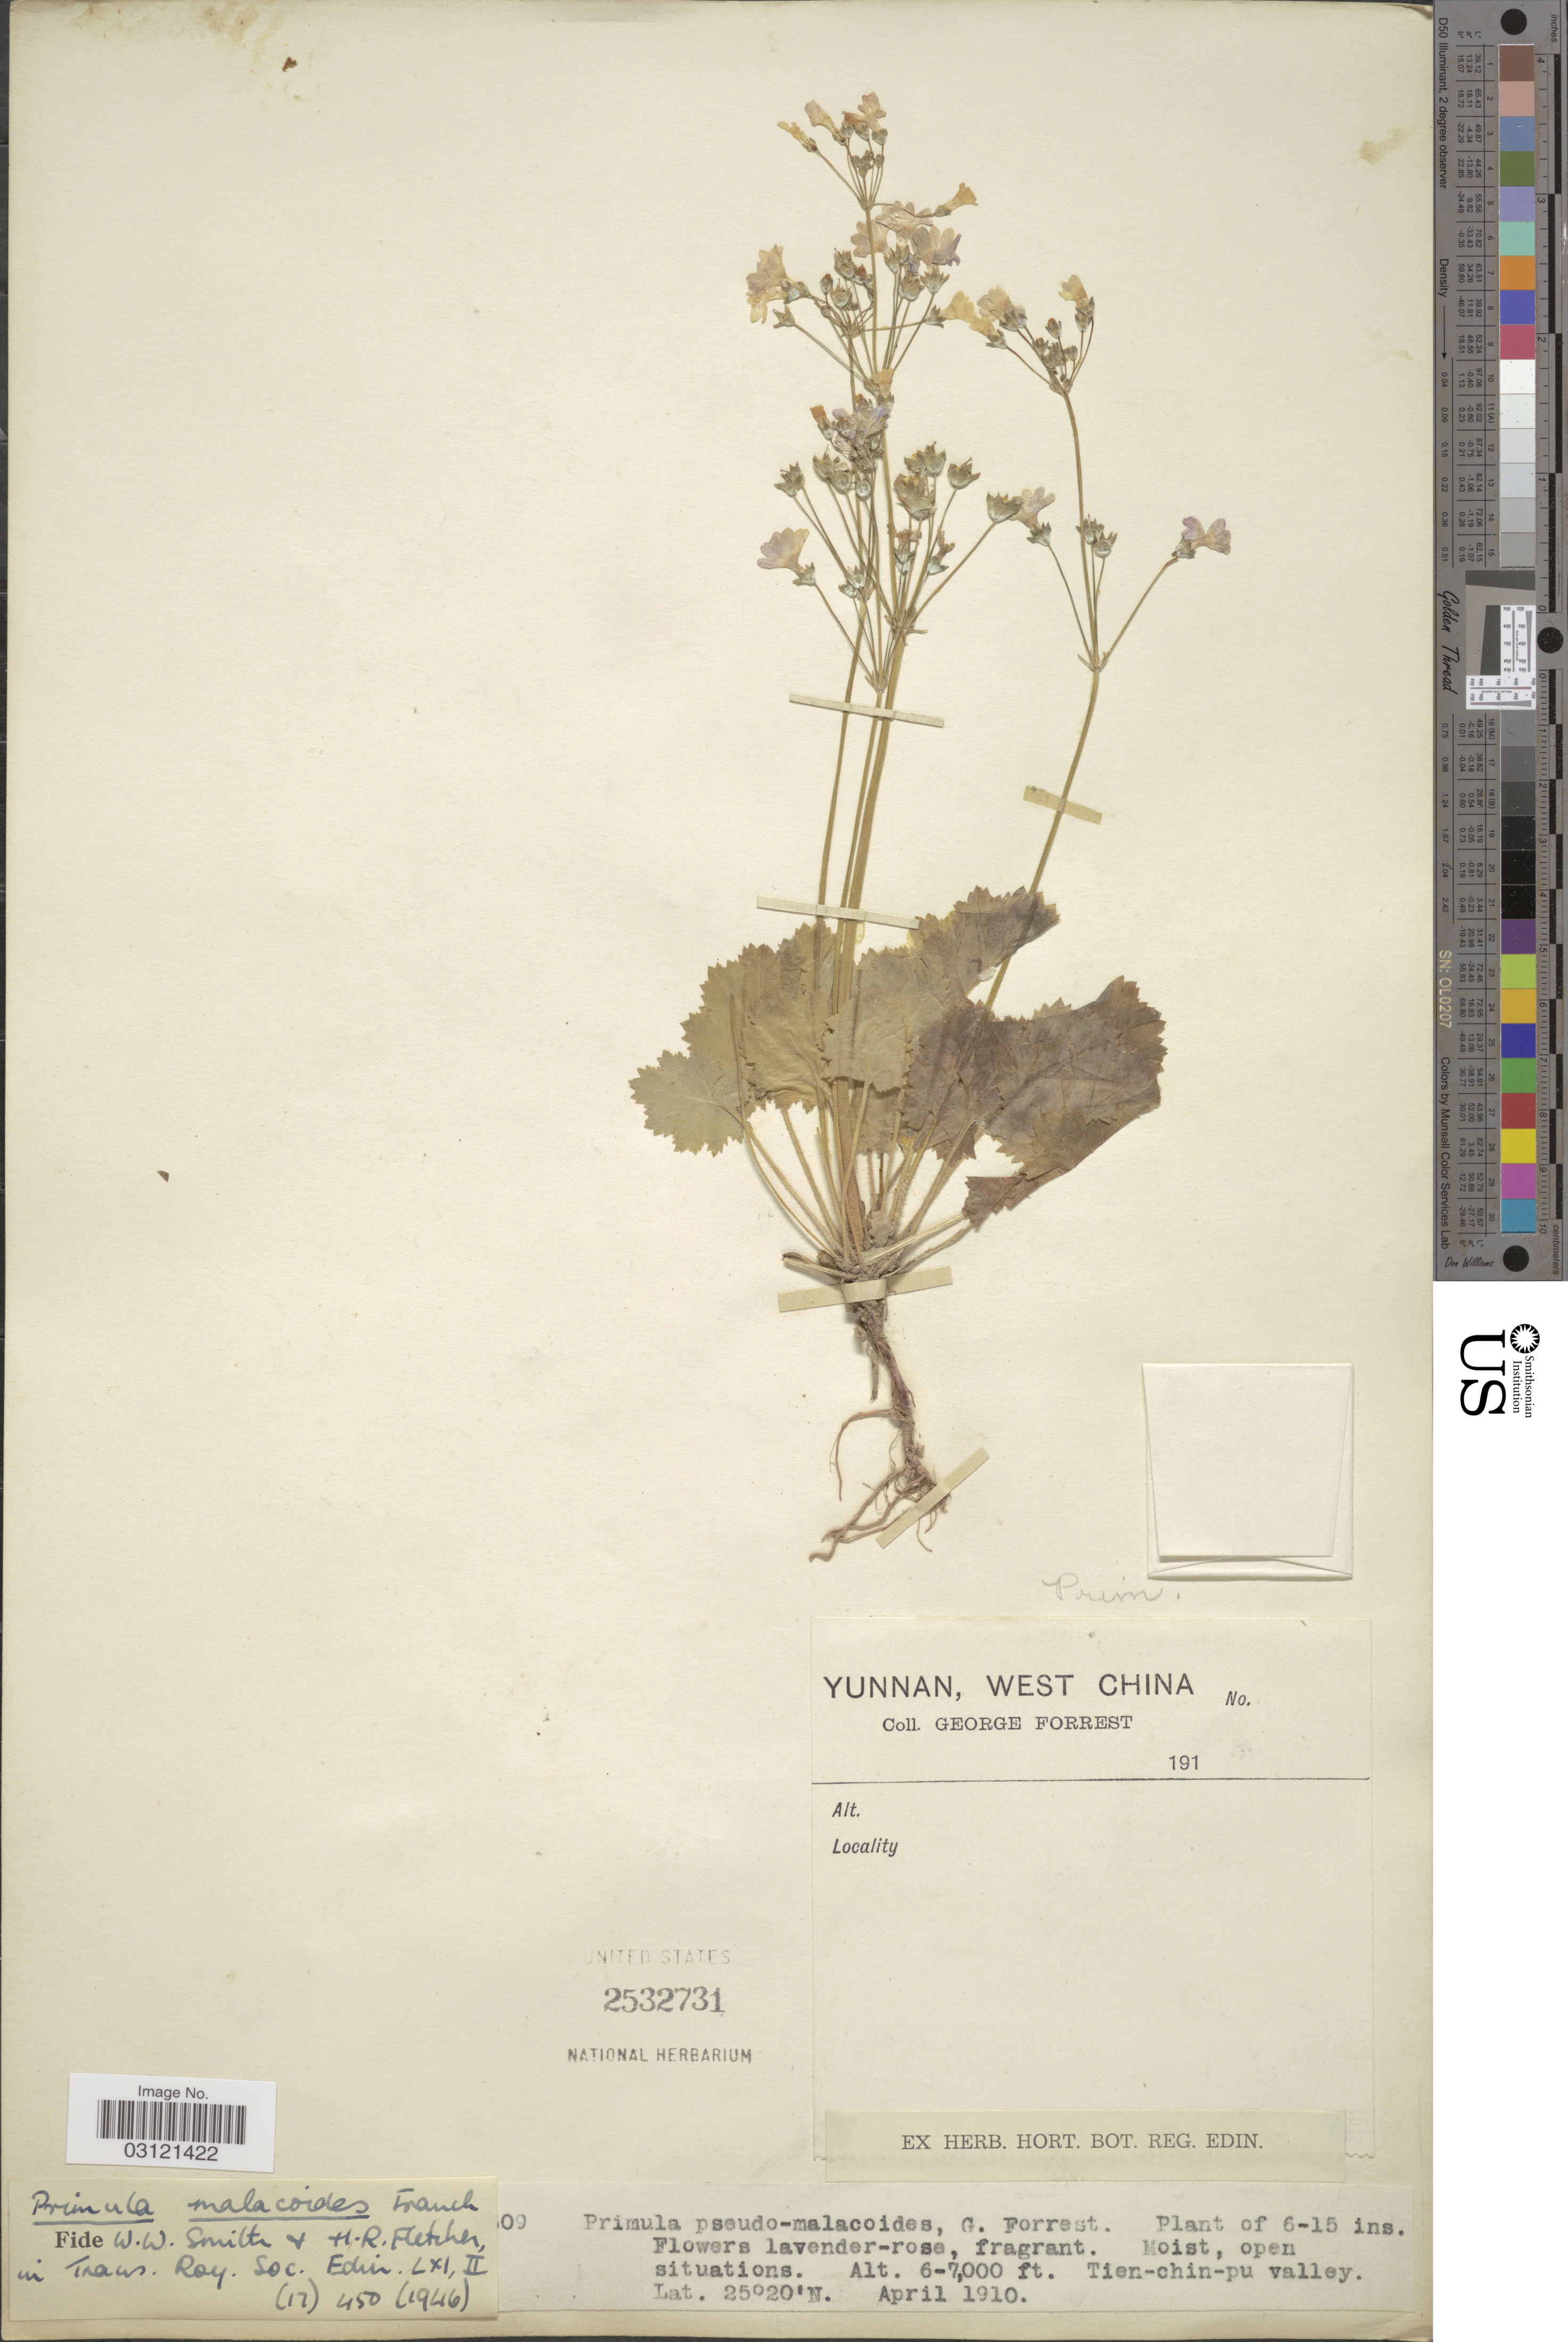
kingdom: Plantae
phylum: Tracheophyta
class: Magnoliopsida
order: Ericales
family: Primulaceae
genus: Primula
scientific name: Primula malacoides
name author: Franch.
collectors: G. Forrest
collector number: !09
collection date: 1910-04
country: China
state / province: Yunnan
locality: West China. Tien-chin-pu Valley.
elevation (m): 1829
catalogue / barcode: US 2532731